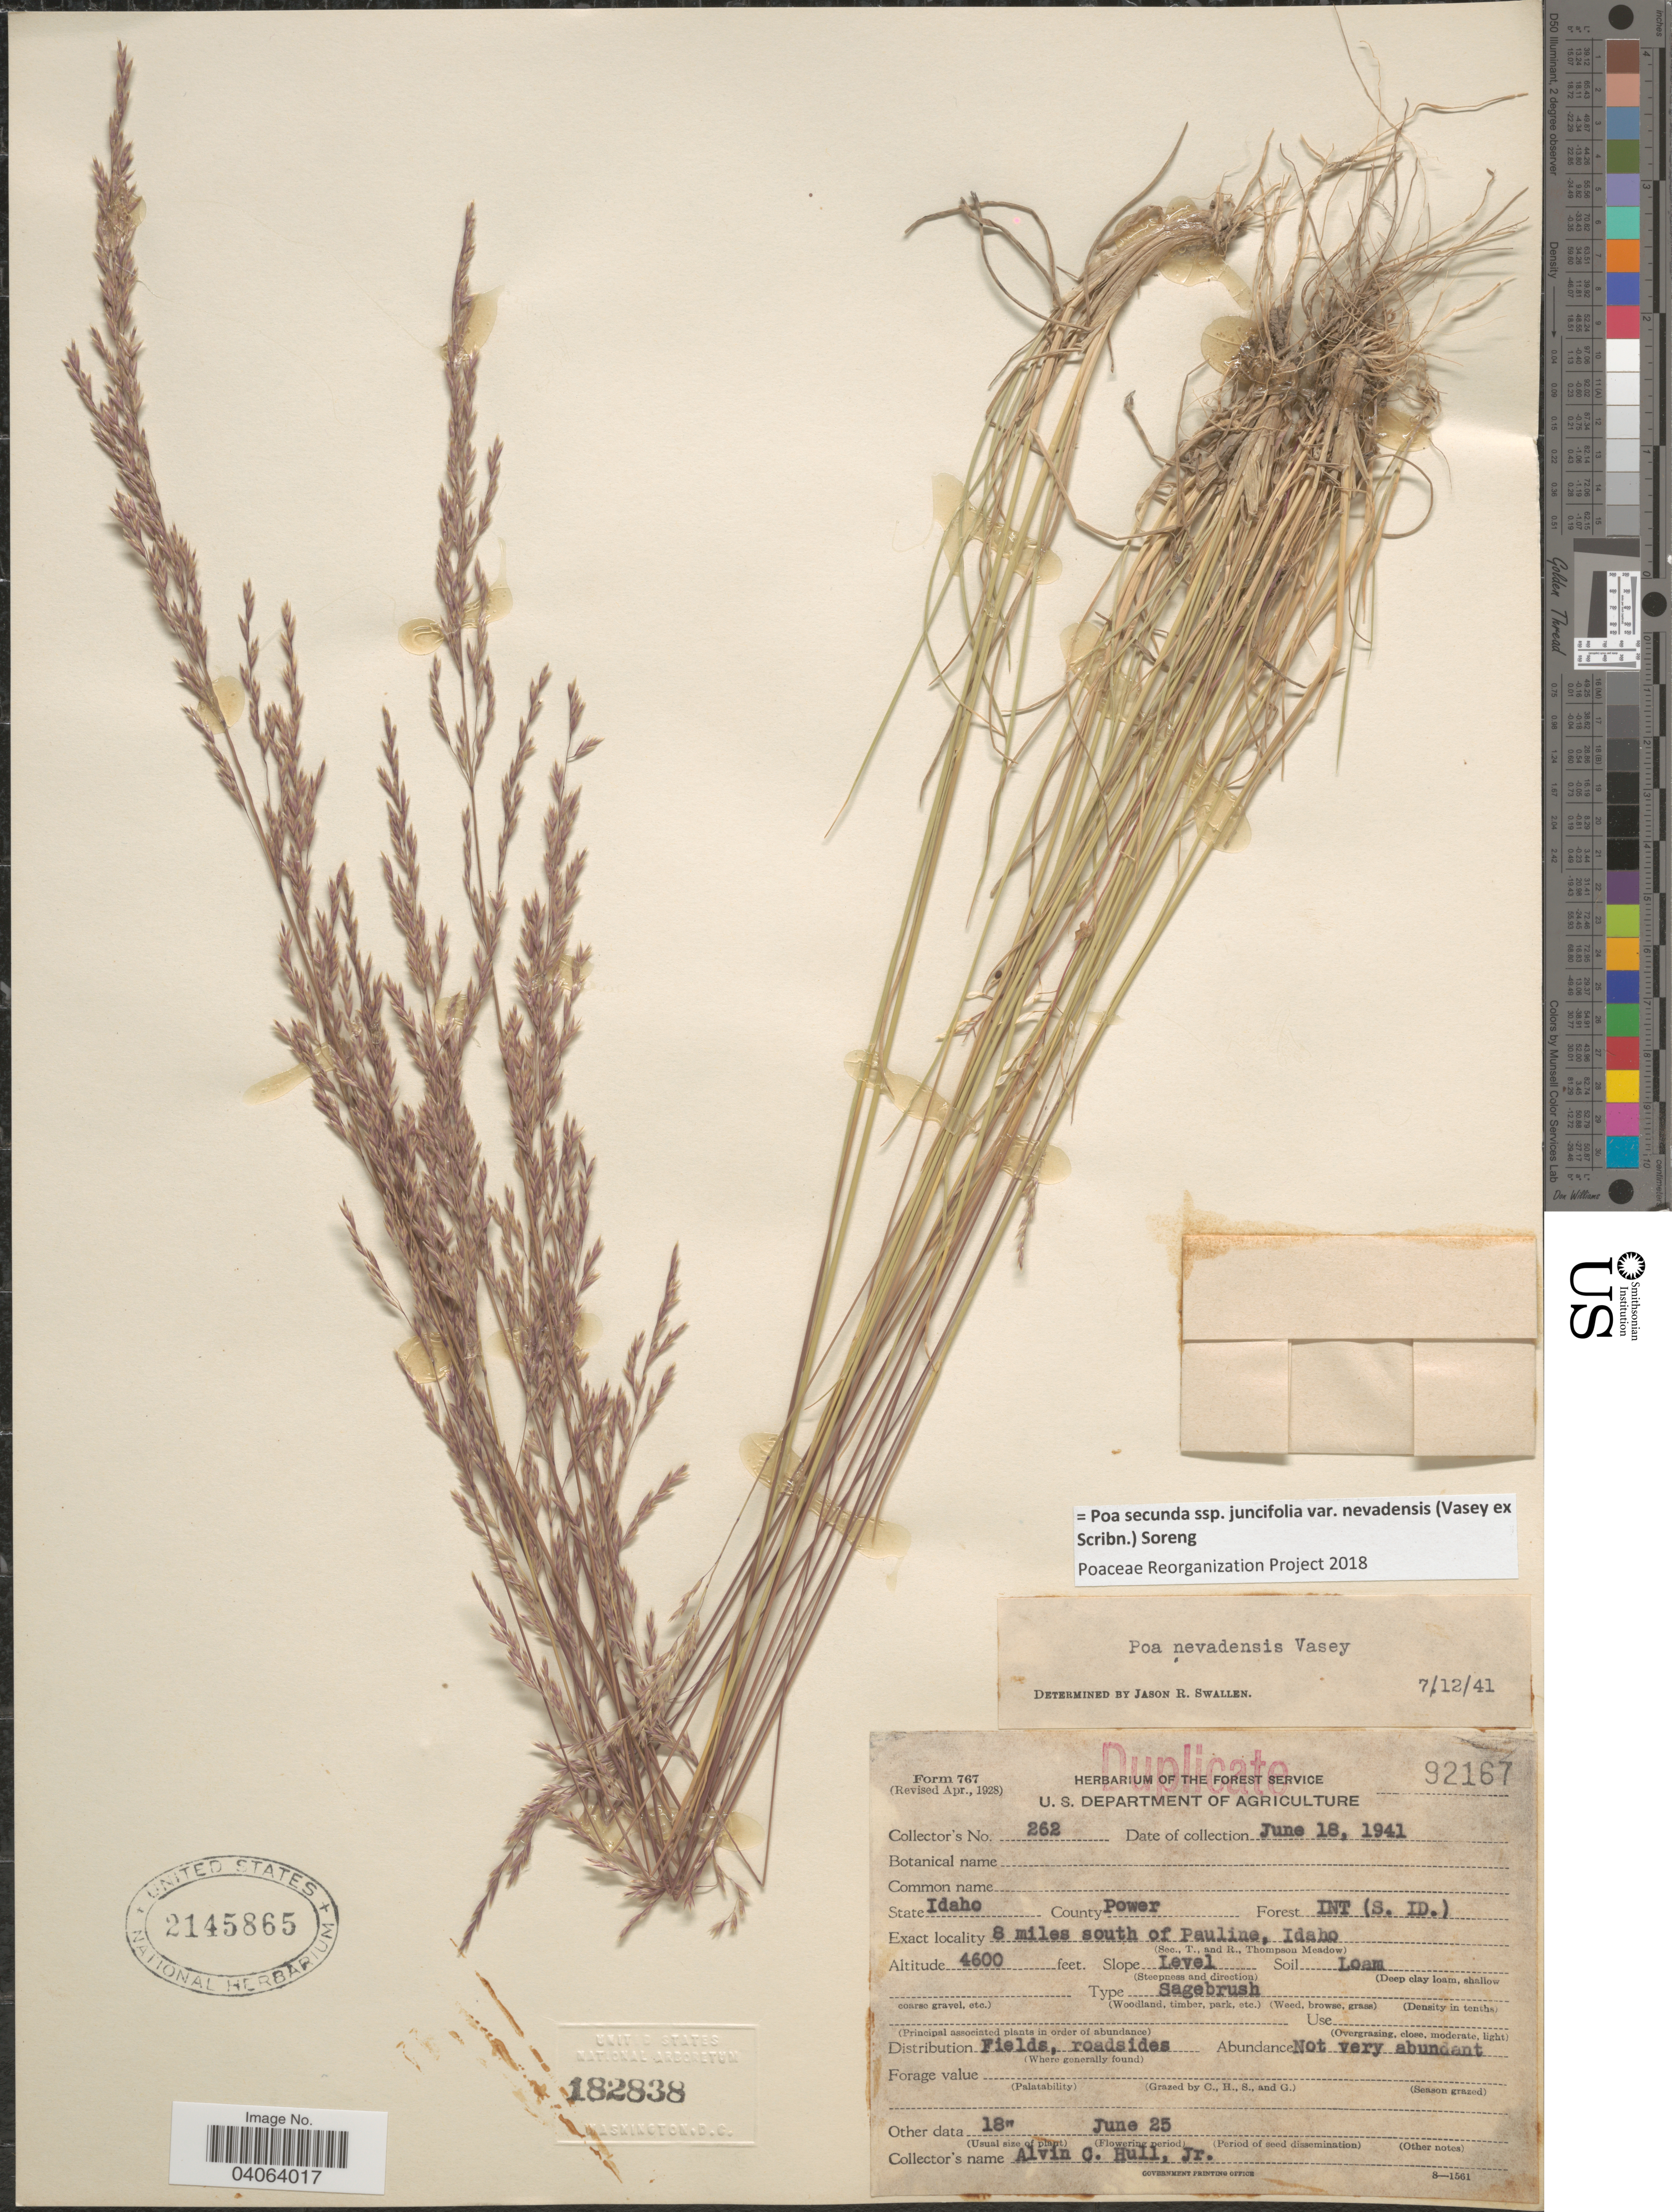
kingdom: Plantae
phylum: Tracheophyta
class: Liliopsida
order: Poales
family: Poaceae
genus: Poa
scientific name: Poa secunda subsp. juncifolia var. nevadensis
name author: (Vasey ex Scribn.) Soreng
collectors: A. Hull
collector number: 262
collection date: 1941-06-18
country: United States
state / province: Idaho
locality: County Power. Forest INT (S. ID.). 8 miles south of Pauline.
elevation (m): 1402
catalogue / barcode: US 2145865